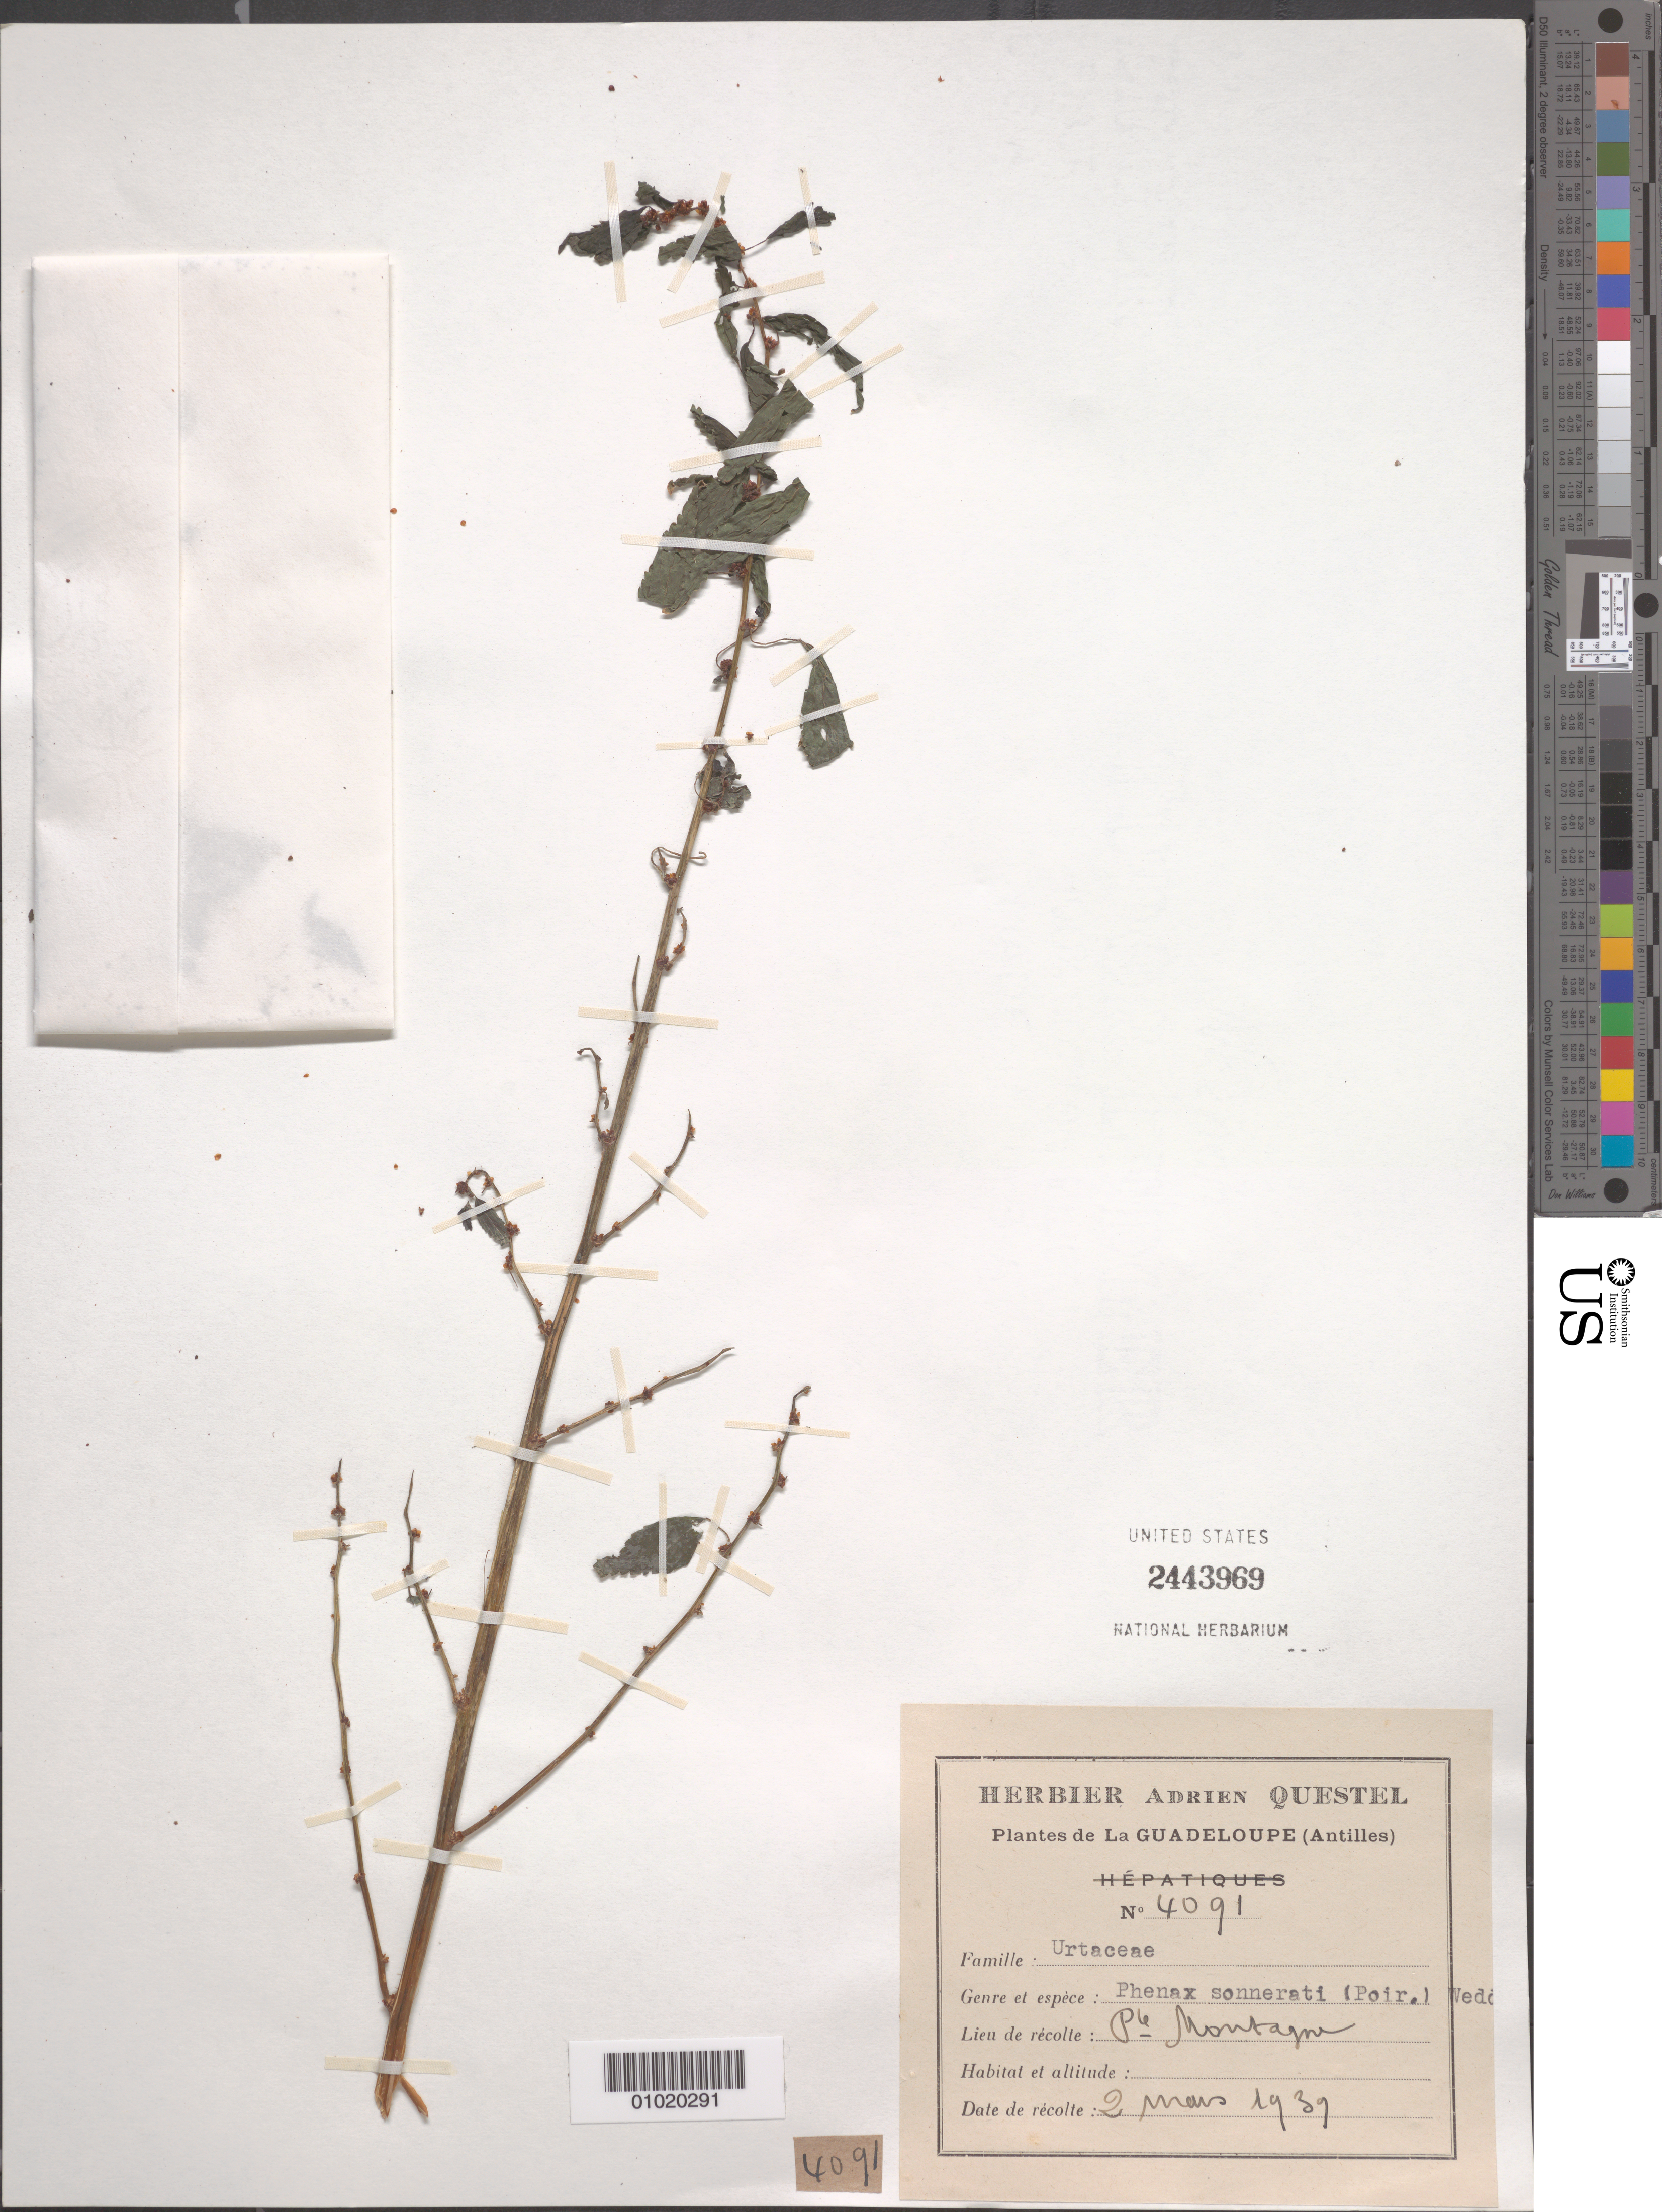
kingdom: Plantae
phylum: Tracheophyta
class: Magnoliopsida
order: Rosales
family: Urticaceae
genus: Phenax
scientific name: Phenax sonneratii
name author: (Poir.) Wedd.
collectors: A. Questel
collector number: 4091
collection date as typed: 02 Mar 1939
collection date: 1939-03-02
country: Guadeloupe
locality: Montagne.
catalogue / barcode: US 2443969